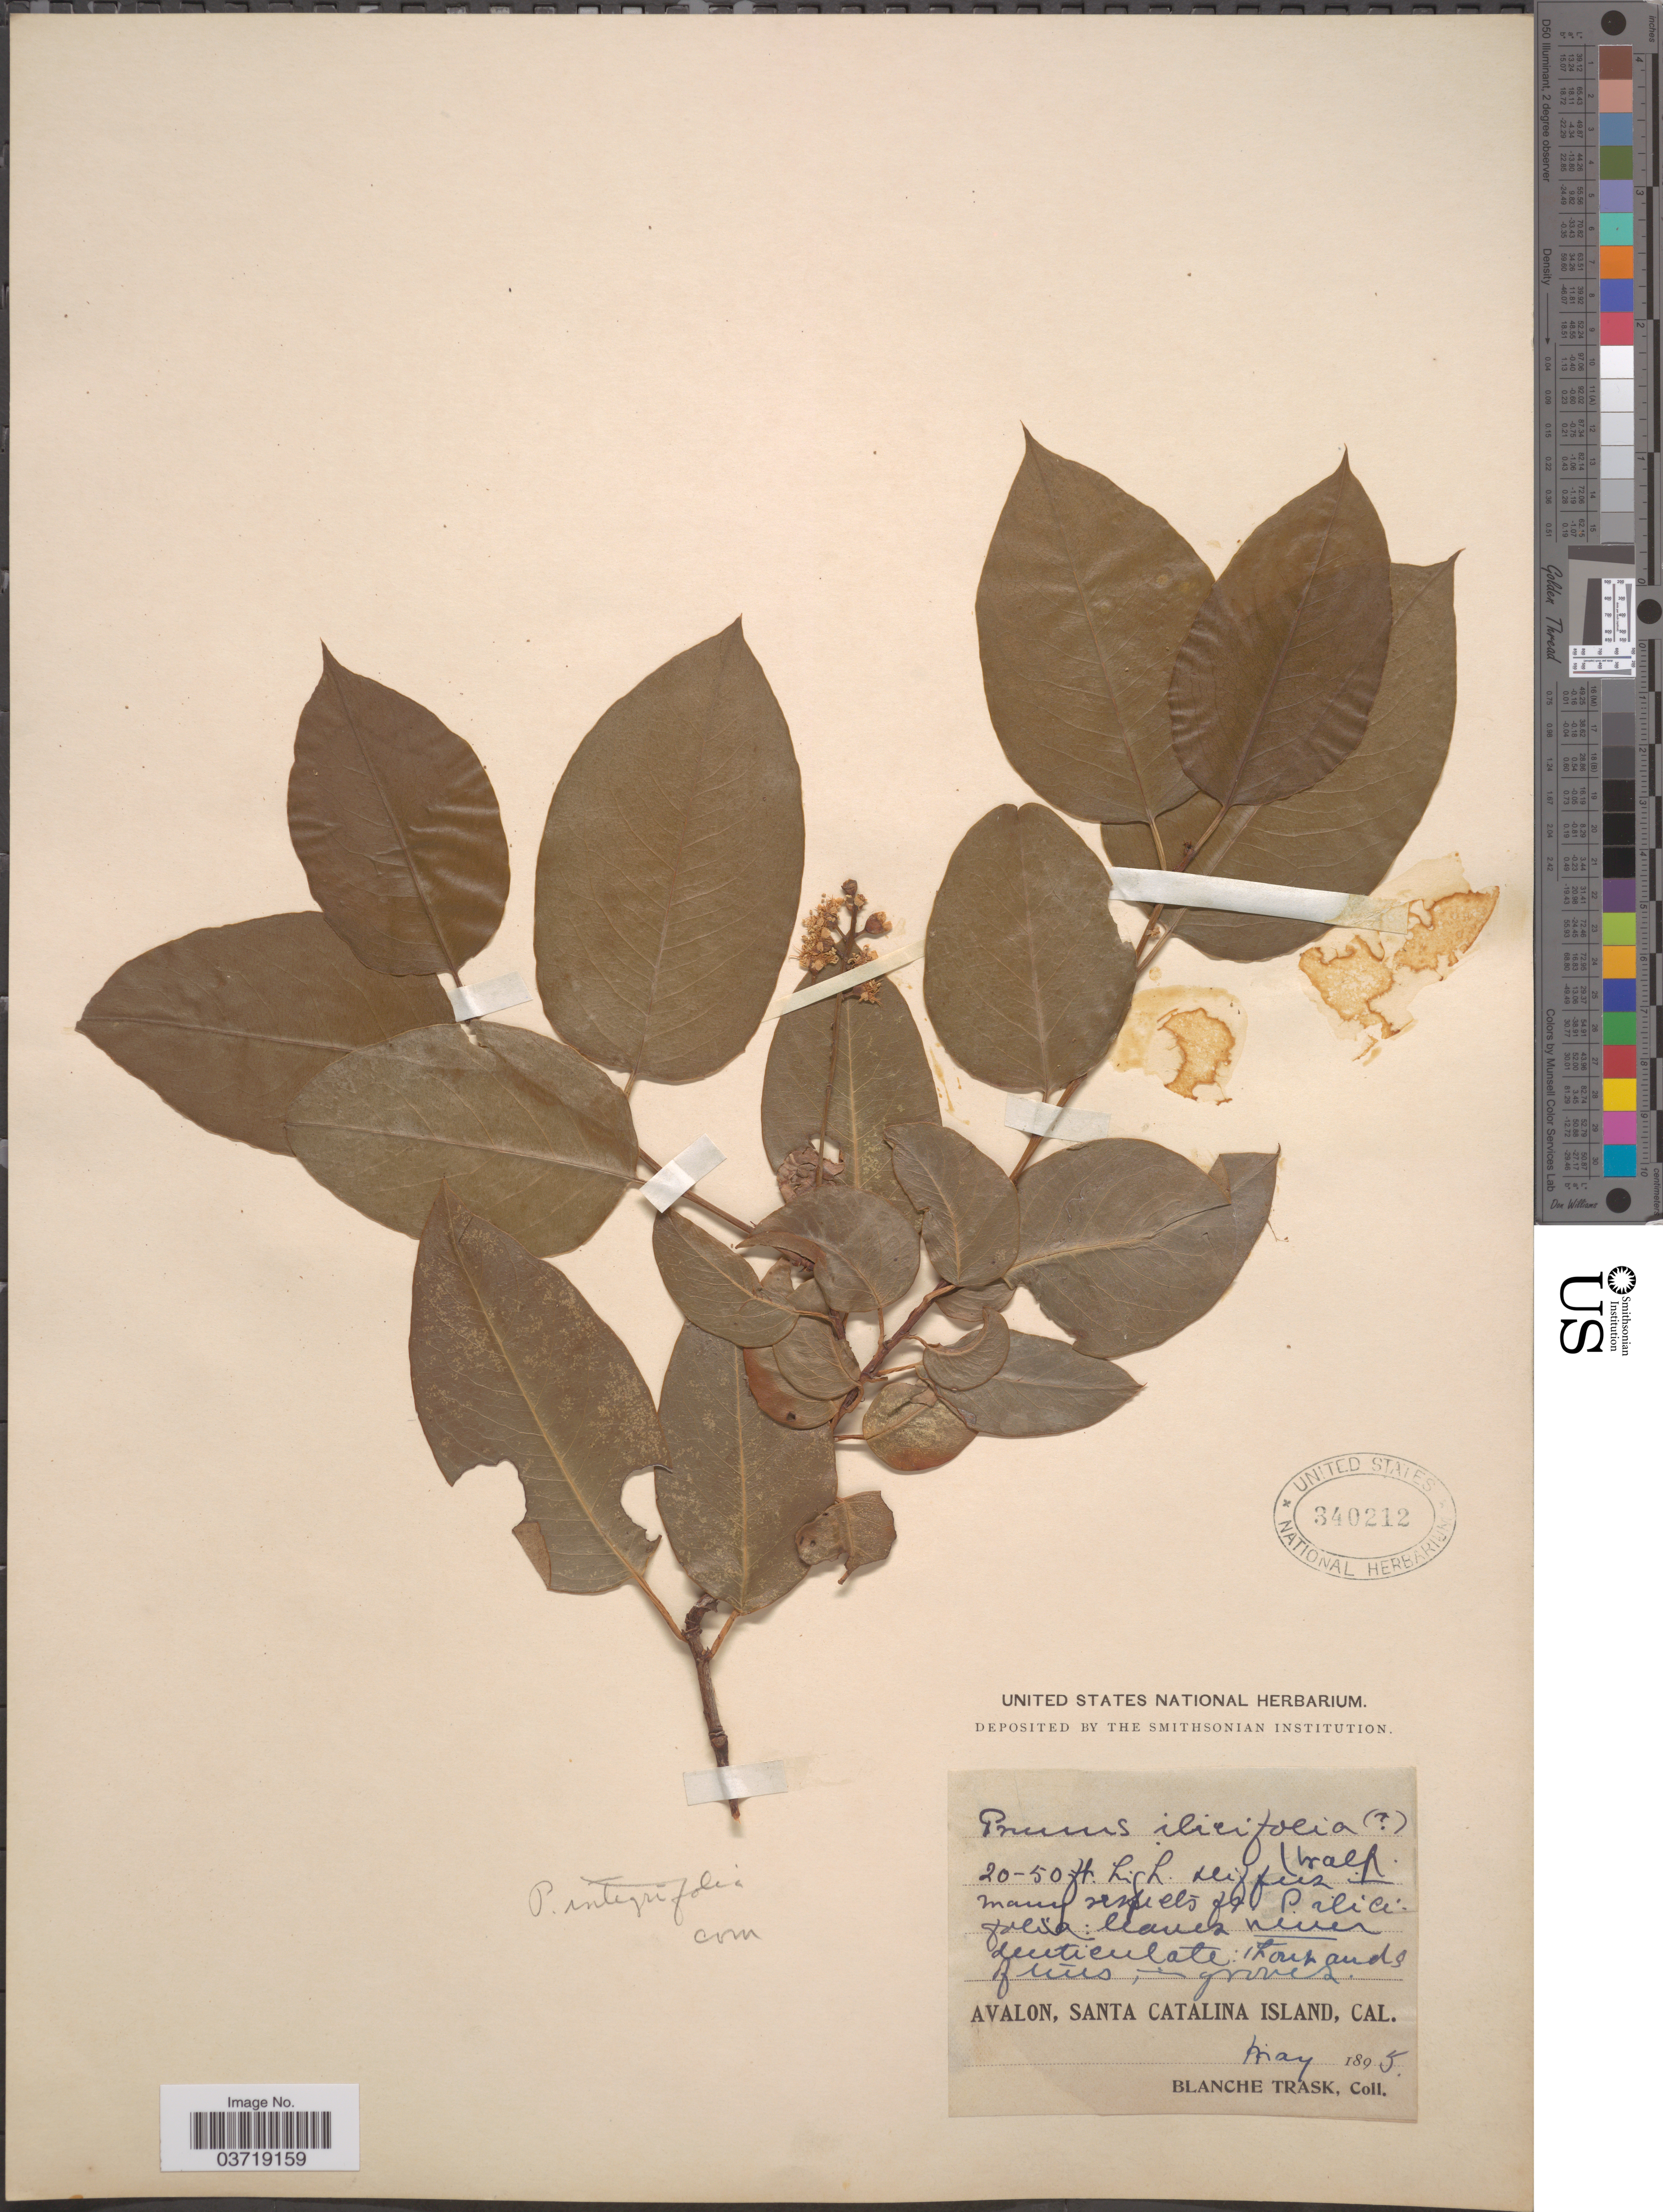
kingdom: Plantae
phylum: Tracheophyta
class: Magnoliopsida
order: Rosales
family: Rosaceae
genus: Prunus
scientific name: Prunus ilicifolia var. occidentalis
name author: K. Brandegee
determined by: Strong, Mark T., (BOT), Smithsonian Institution - National Museum of Natural History (UNITED STATES)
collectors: B. Trask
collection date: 1895-05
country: United States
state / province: California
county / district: Los Angeles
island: Santa Catalina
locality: Avalon, Santa Catalina Island.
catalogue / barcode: US 340212